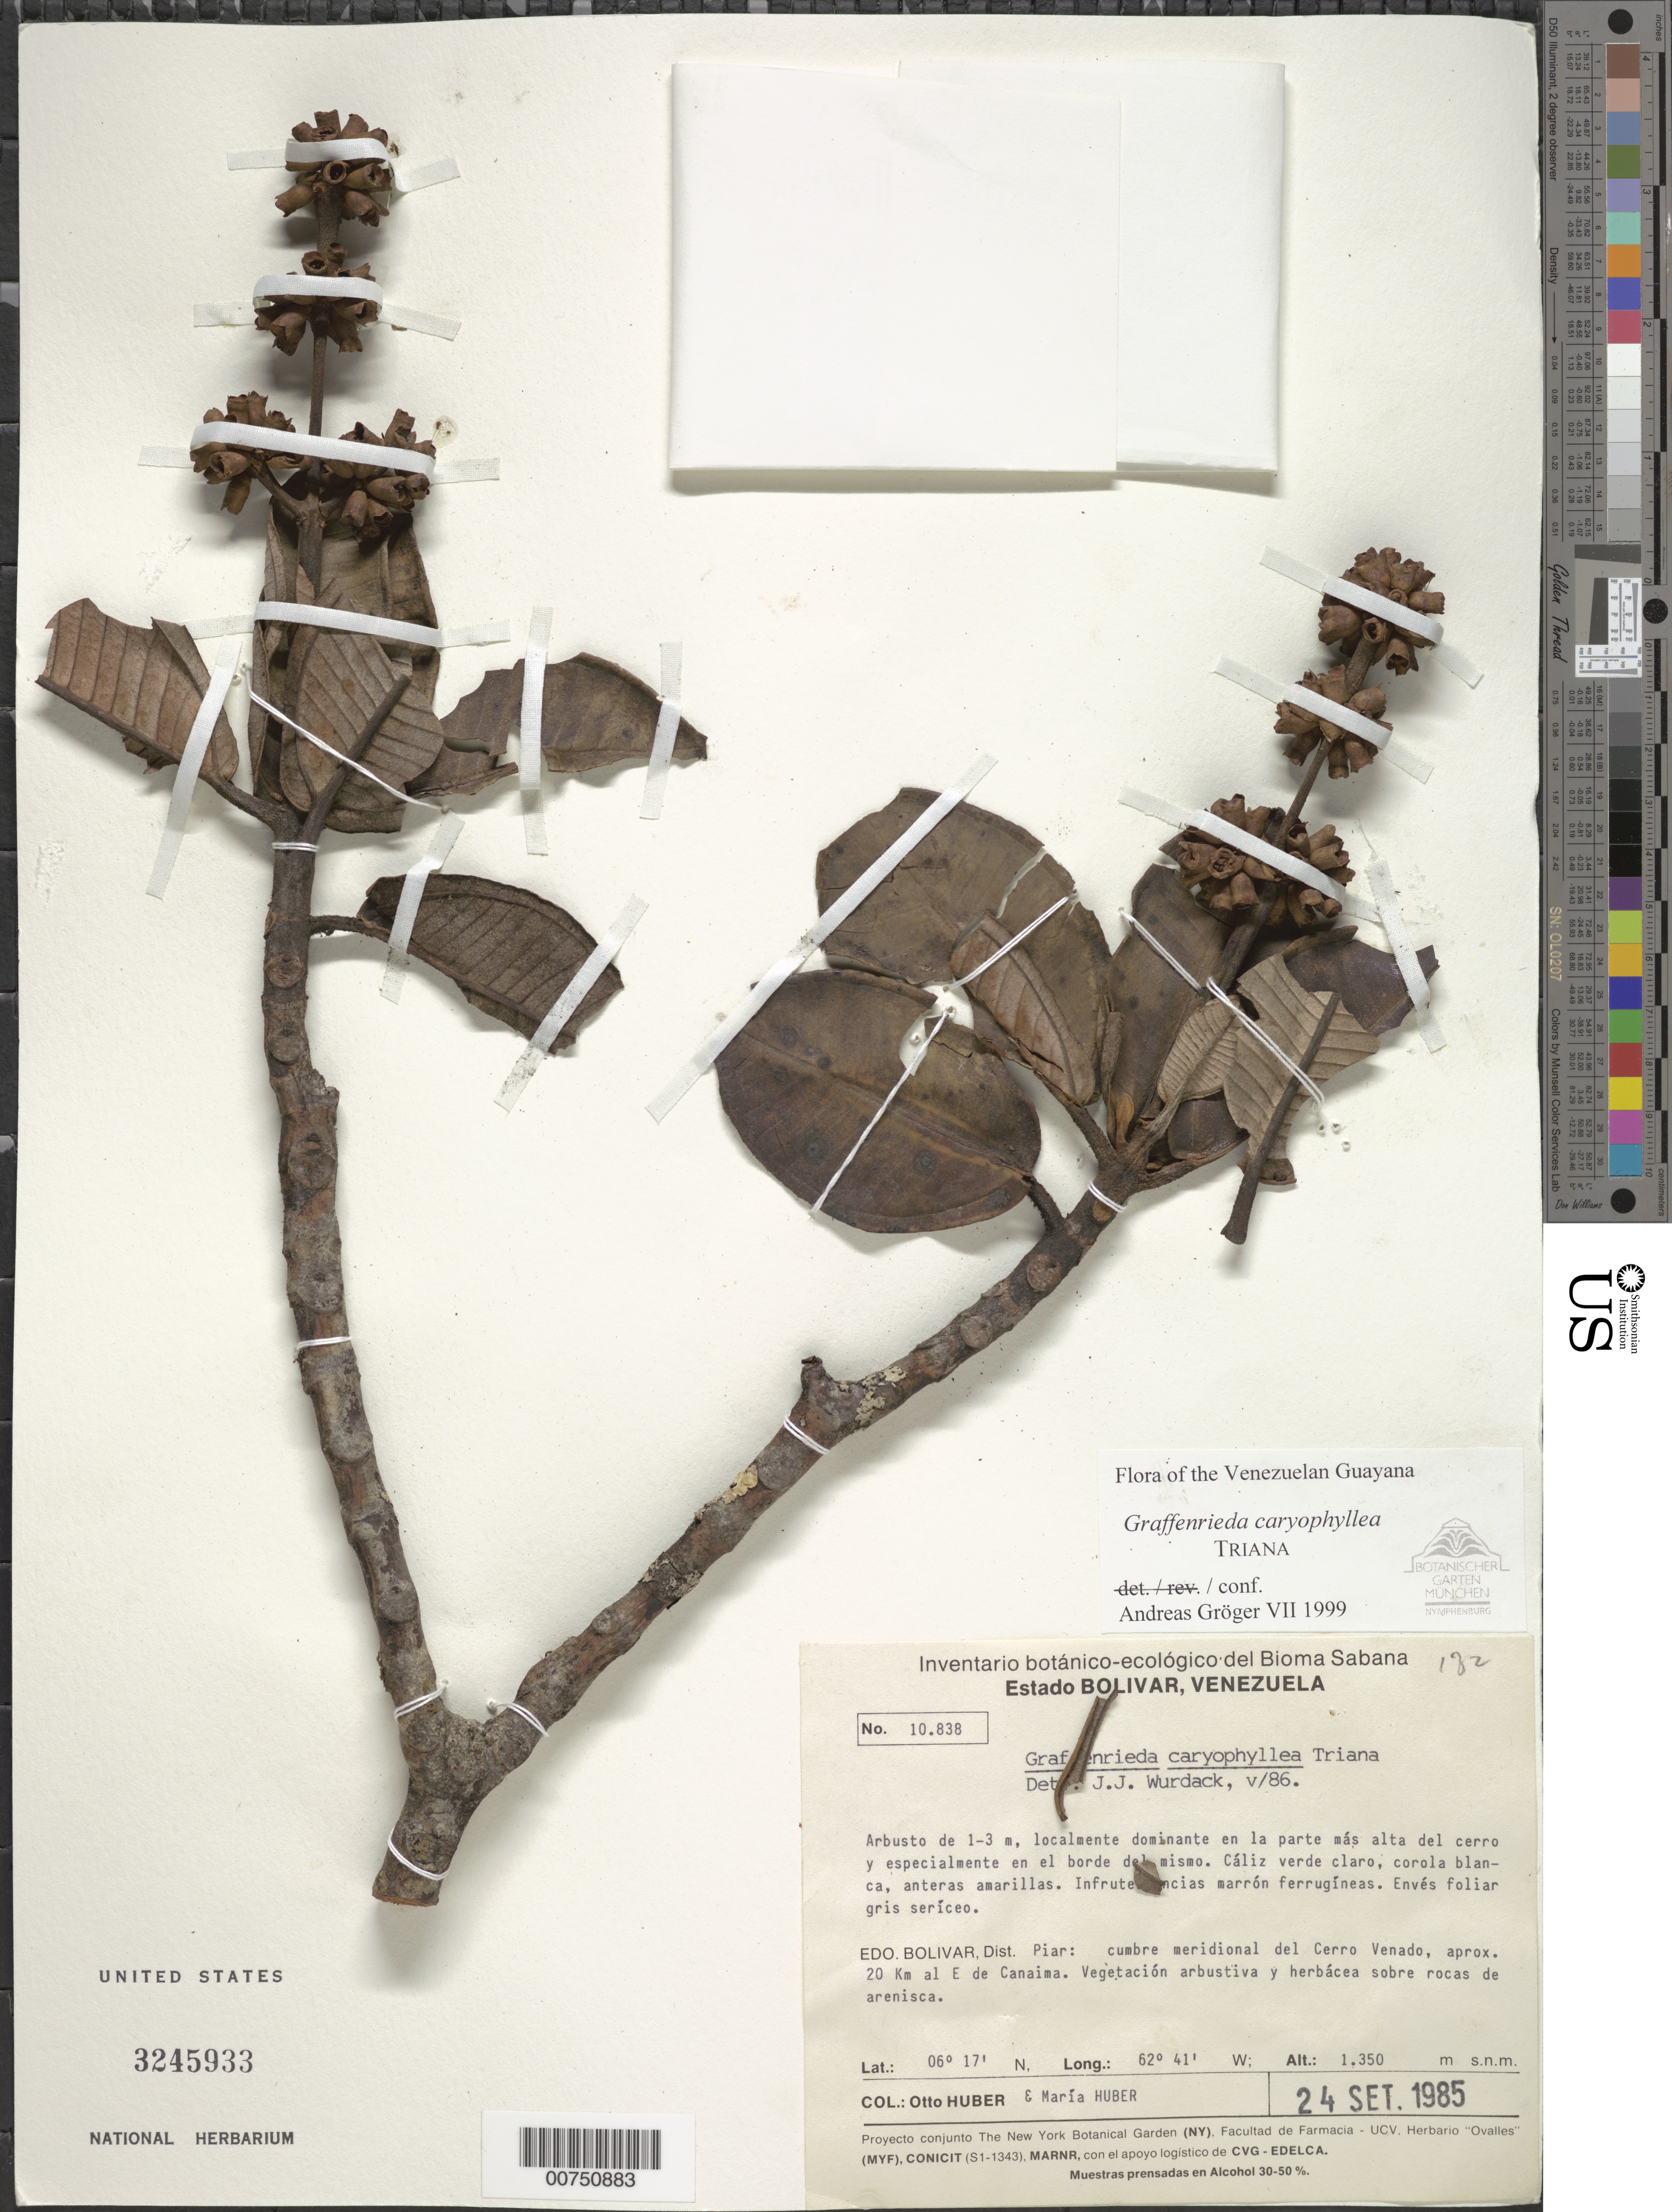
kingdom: Plantae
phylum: Tracheophyta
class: Magnoliopsida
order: Myrtales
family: Melastomataceae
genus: Graffenrieda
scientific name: Graffenrieda caryophyllea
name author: Triana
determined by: Gröger, A.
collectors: O. Huber & M. Huber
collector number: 10838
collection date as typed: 24-Sep-85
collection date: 1985-09-24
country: Venezuela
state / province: Bolívar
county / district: Piar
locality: Cerro Venado, 20 km E of Canaima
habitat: Localmente dominante en la parte mas alta del cerro y especialmente en el borde del mismo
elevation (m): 1350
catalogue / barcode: US 3245933